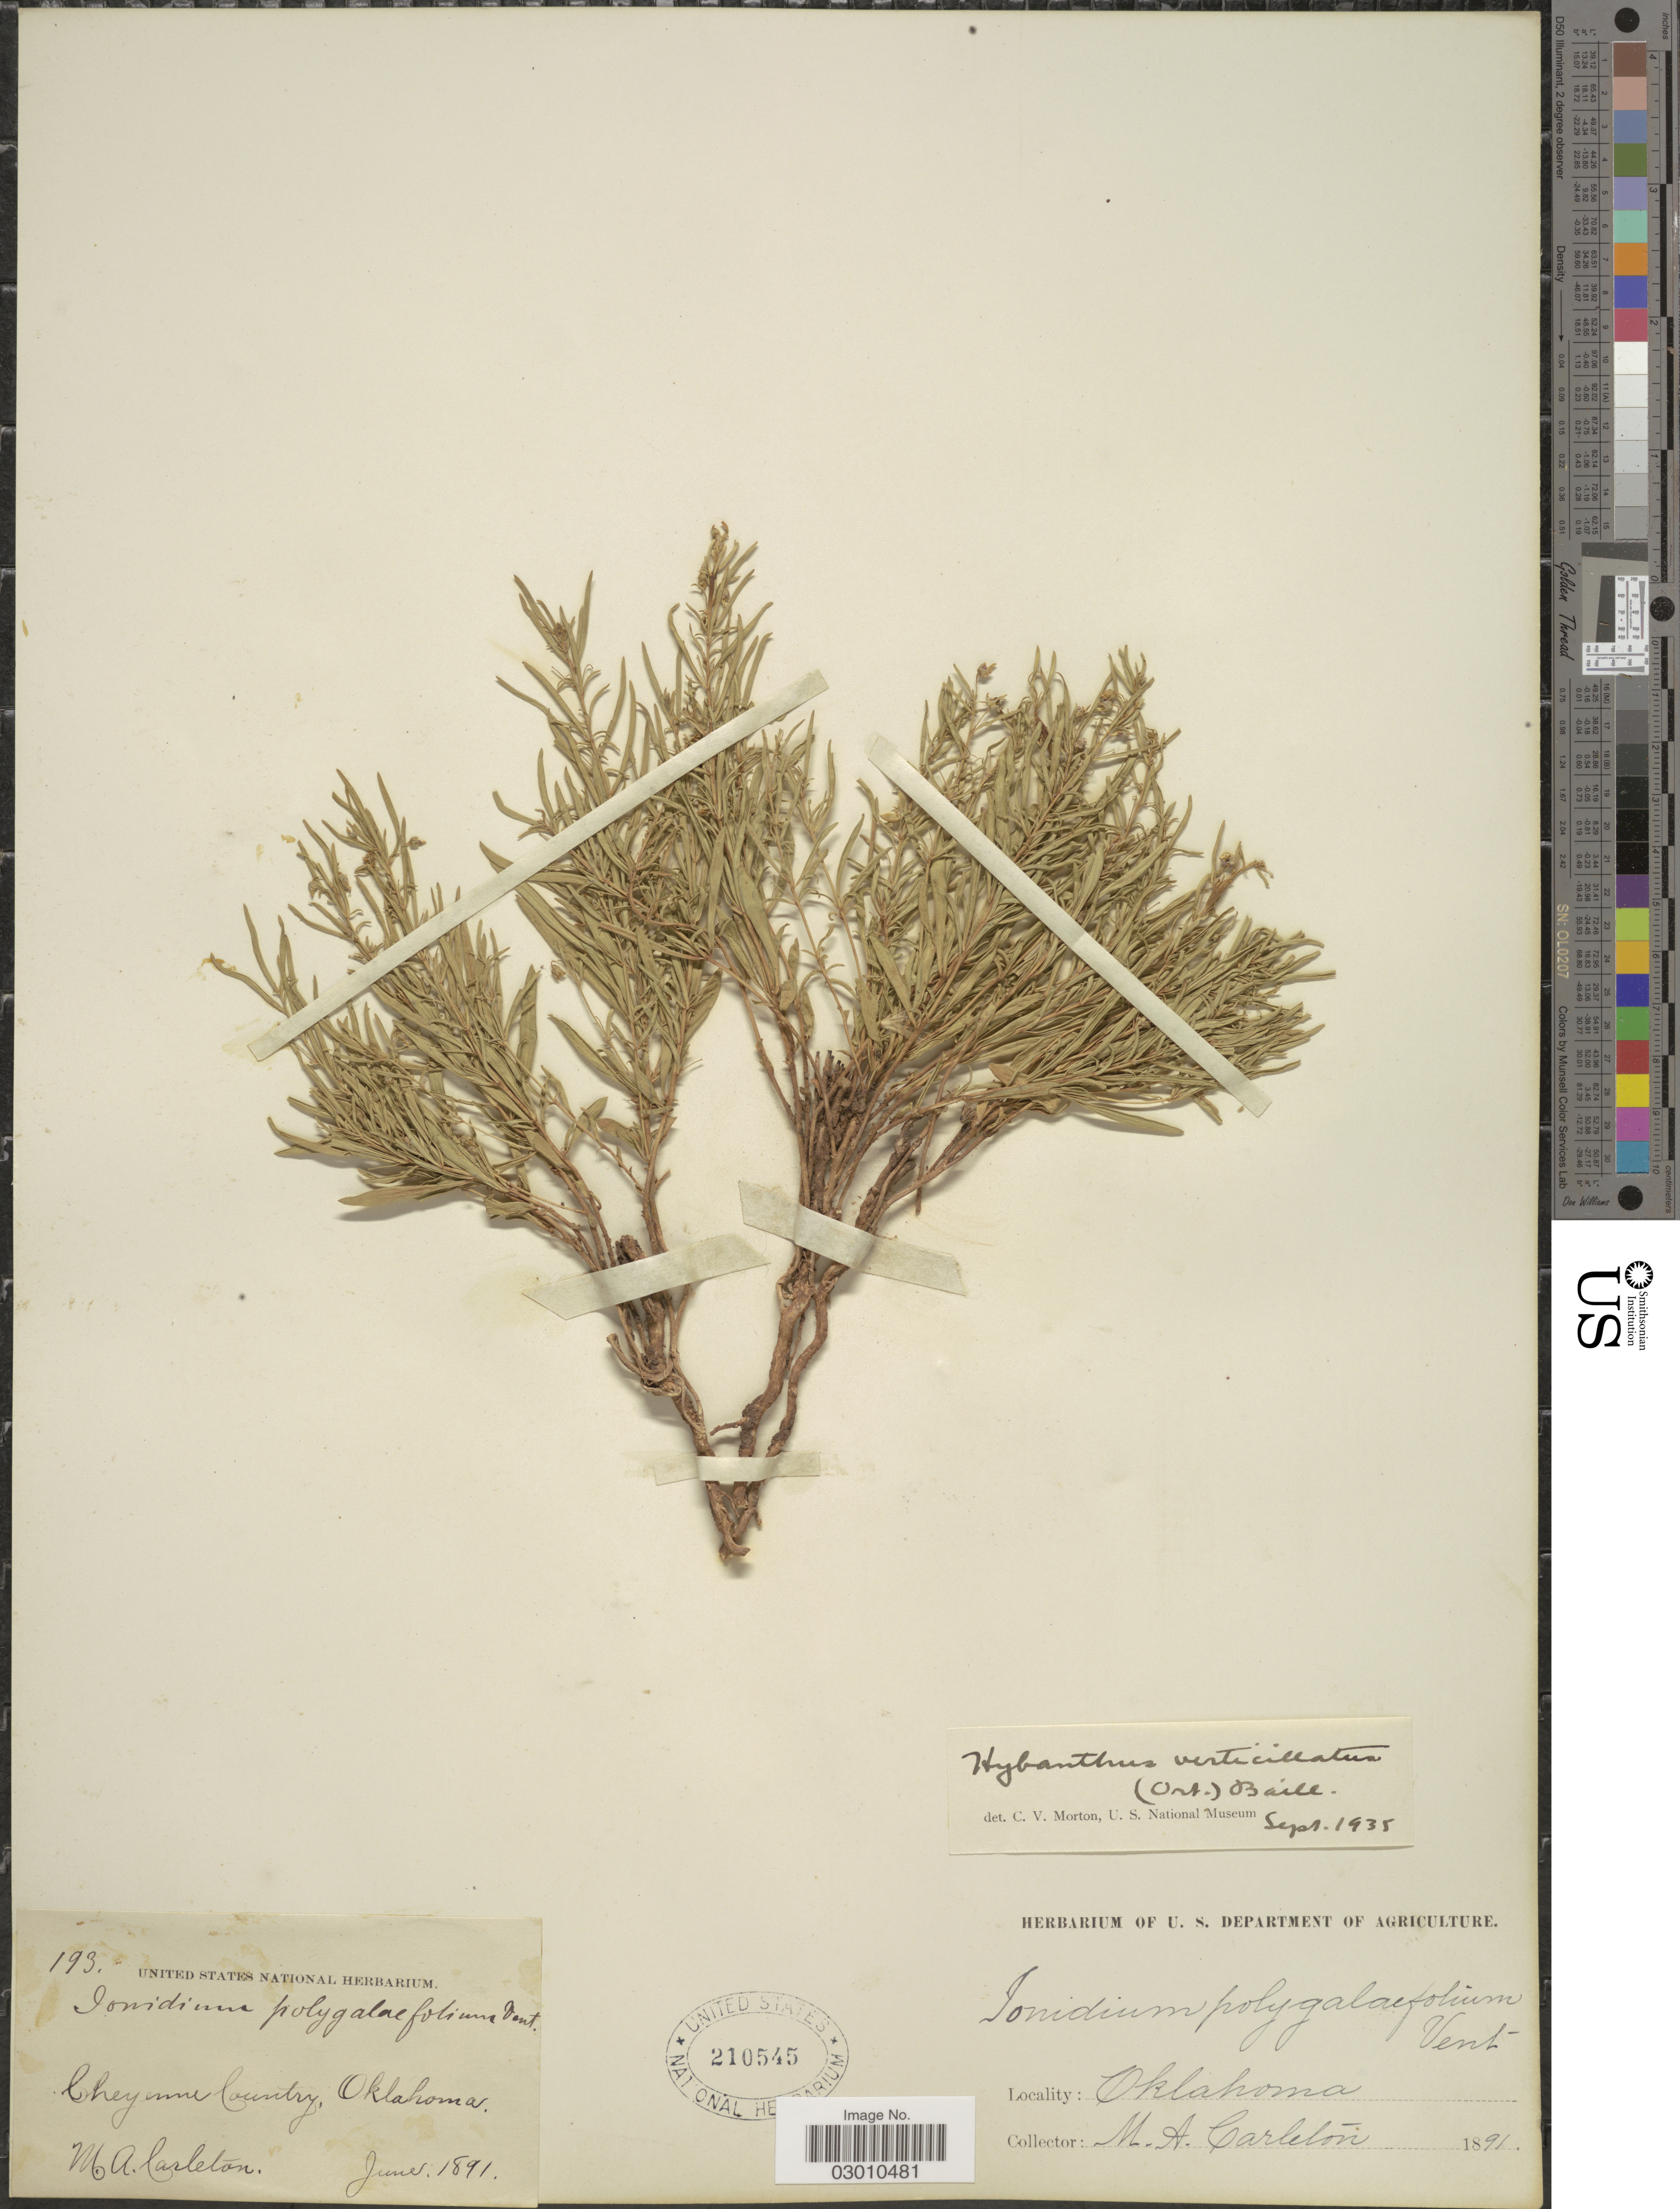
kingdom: Plantae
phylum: Tracheophyta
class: Magnoliopsida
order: Malpighiales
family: Violaceae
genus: Pombalia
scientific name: Pombalia verticillata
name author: (Ortega) Paula-Souza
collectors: M. A. Carleton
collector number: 193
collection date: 1891-06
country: United States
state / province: Oklahoma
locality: Cheyenne County.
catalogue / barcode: US 210545